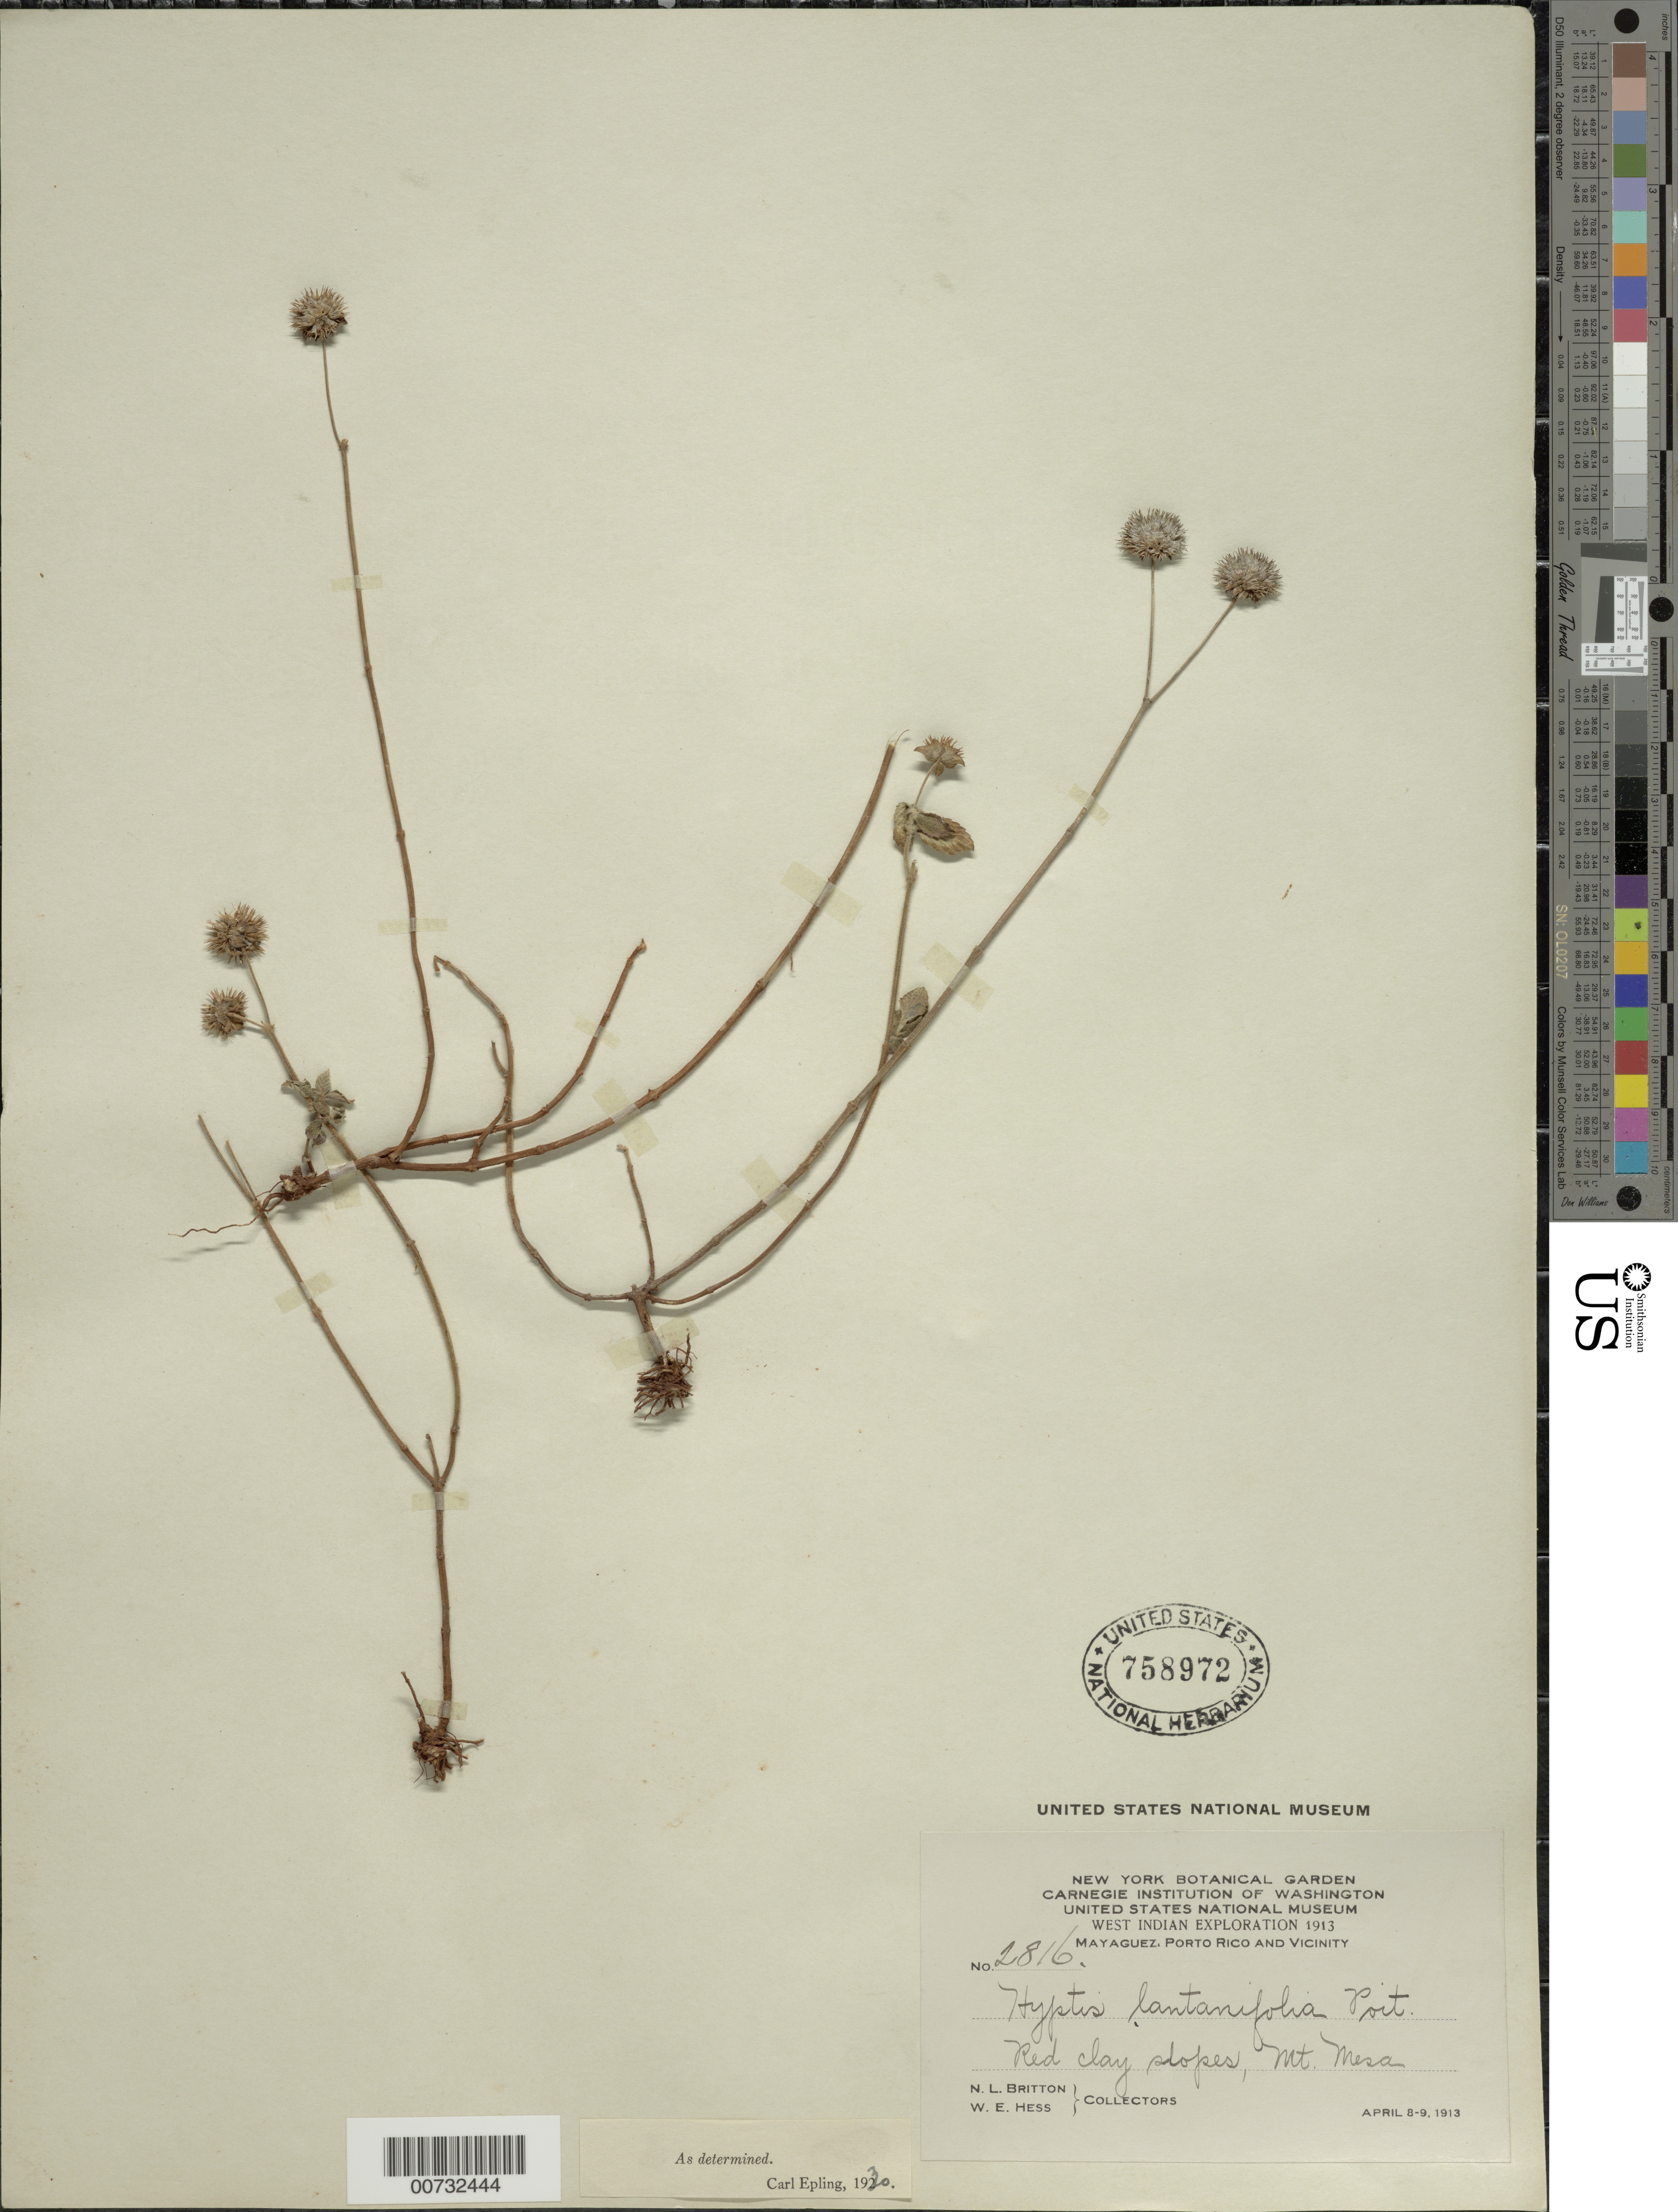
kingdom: Plantae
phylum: Tracheophyta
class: Magnoliopsida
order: Lamiales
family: Lamiaceae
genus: Hyptis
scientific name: Hyptis lantanifolia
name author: Poit.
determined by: Epling, C. C.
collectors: N. Britton & W. Hess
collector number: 2816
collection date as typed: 08 Apr 1913 to 09 Apr 1913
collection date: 1913-04-08/1913-04-09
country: Puerto Rico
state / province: Mayagüez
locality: Mayaguez, Mt. Mesa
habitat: Red clay slopes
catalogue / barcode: US 758972